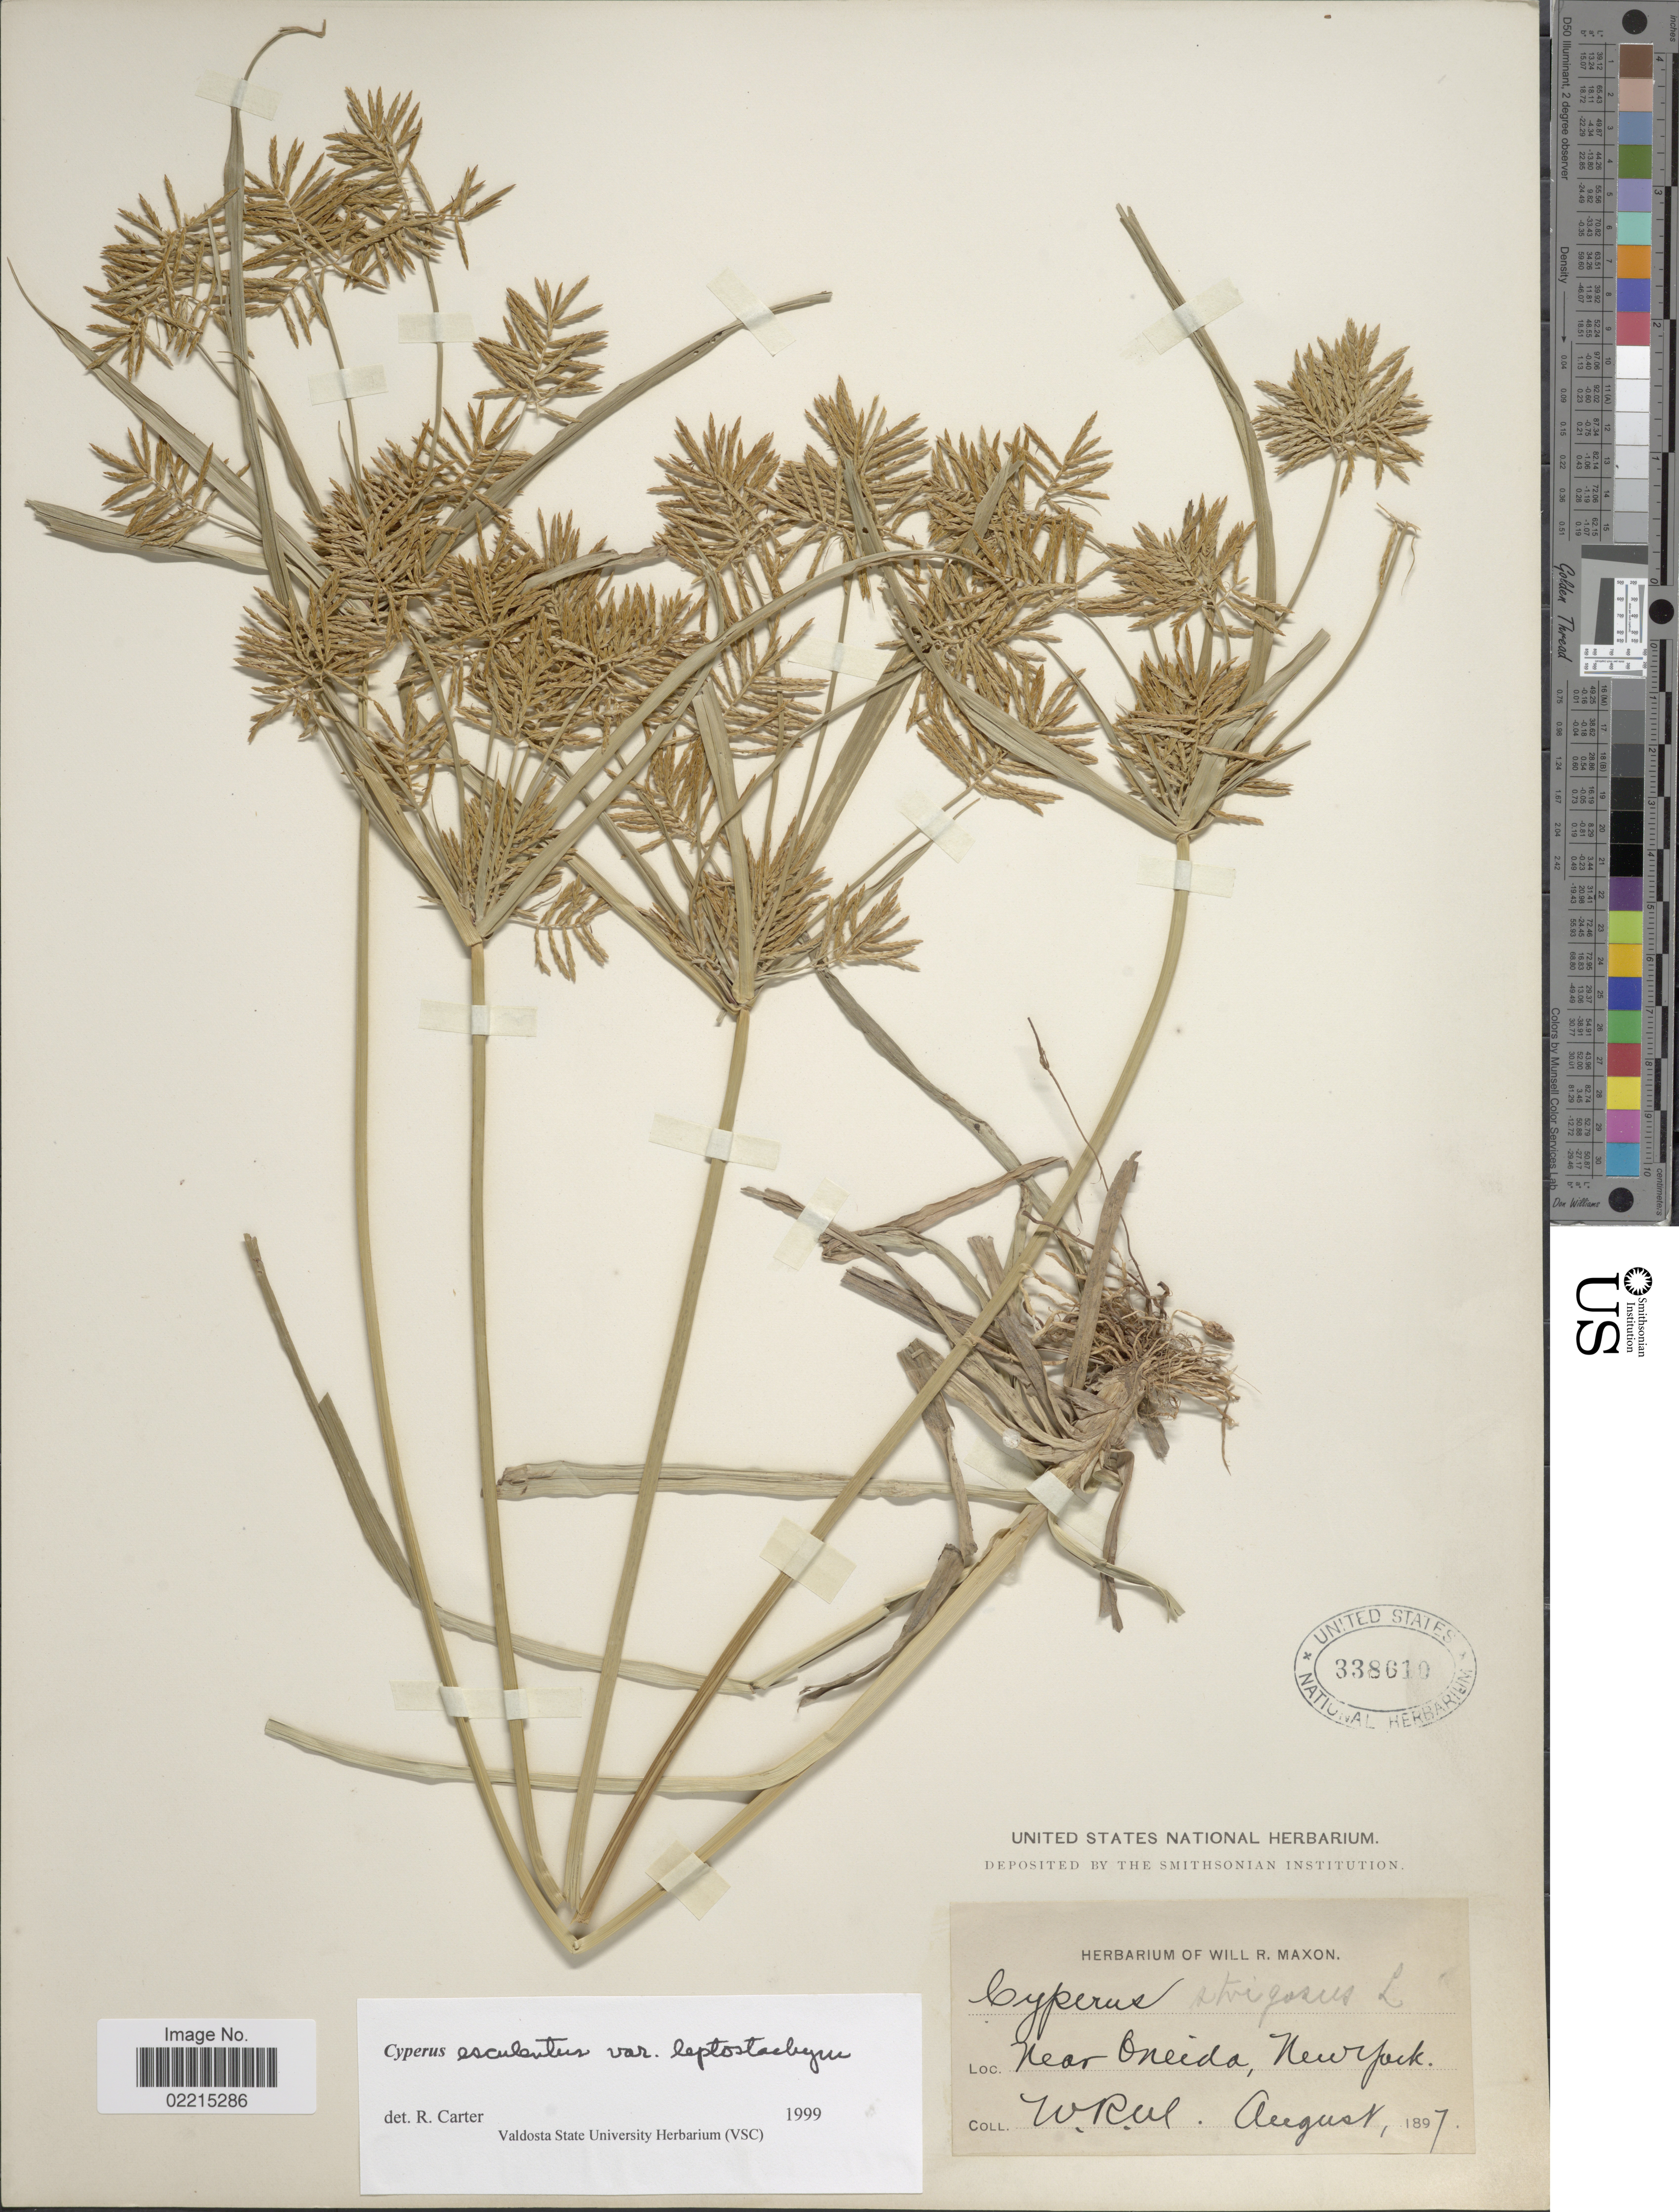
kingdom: Plantae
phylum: Tracheophyta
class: Liliopsida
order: Poales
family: Cyperaceae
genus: Cyperus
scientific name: Cyperus esculentus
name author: L.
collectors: W. R. Maxon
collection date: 1897-08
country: United States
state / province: New York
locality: Near Oneida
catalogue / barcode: US 338610